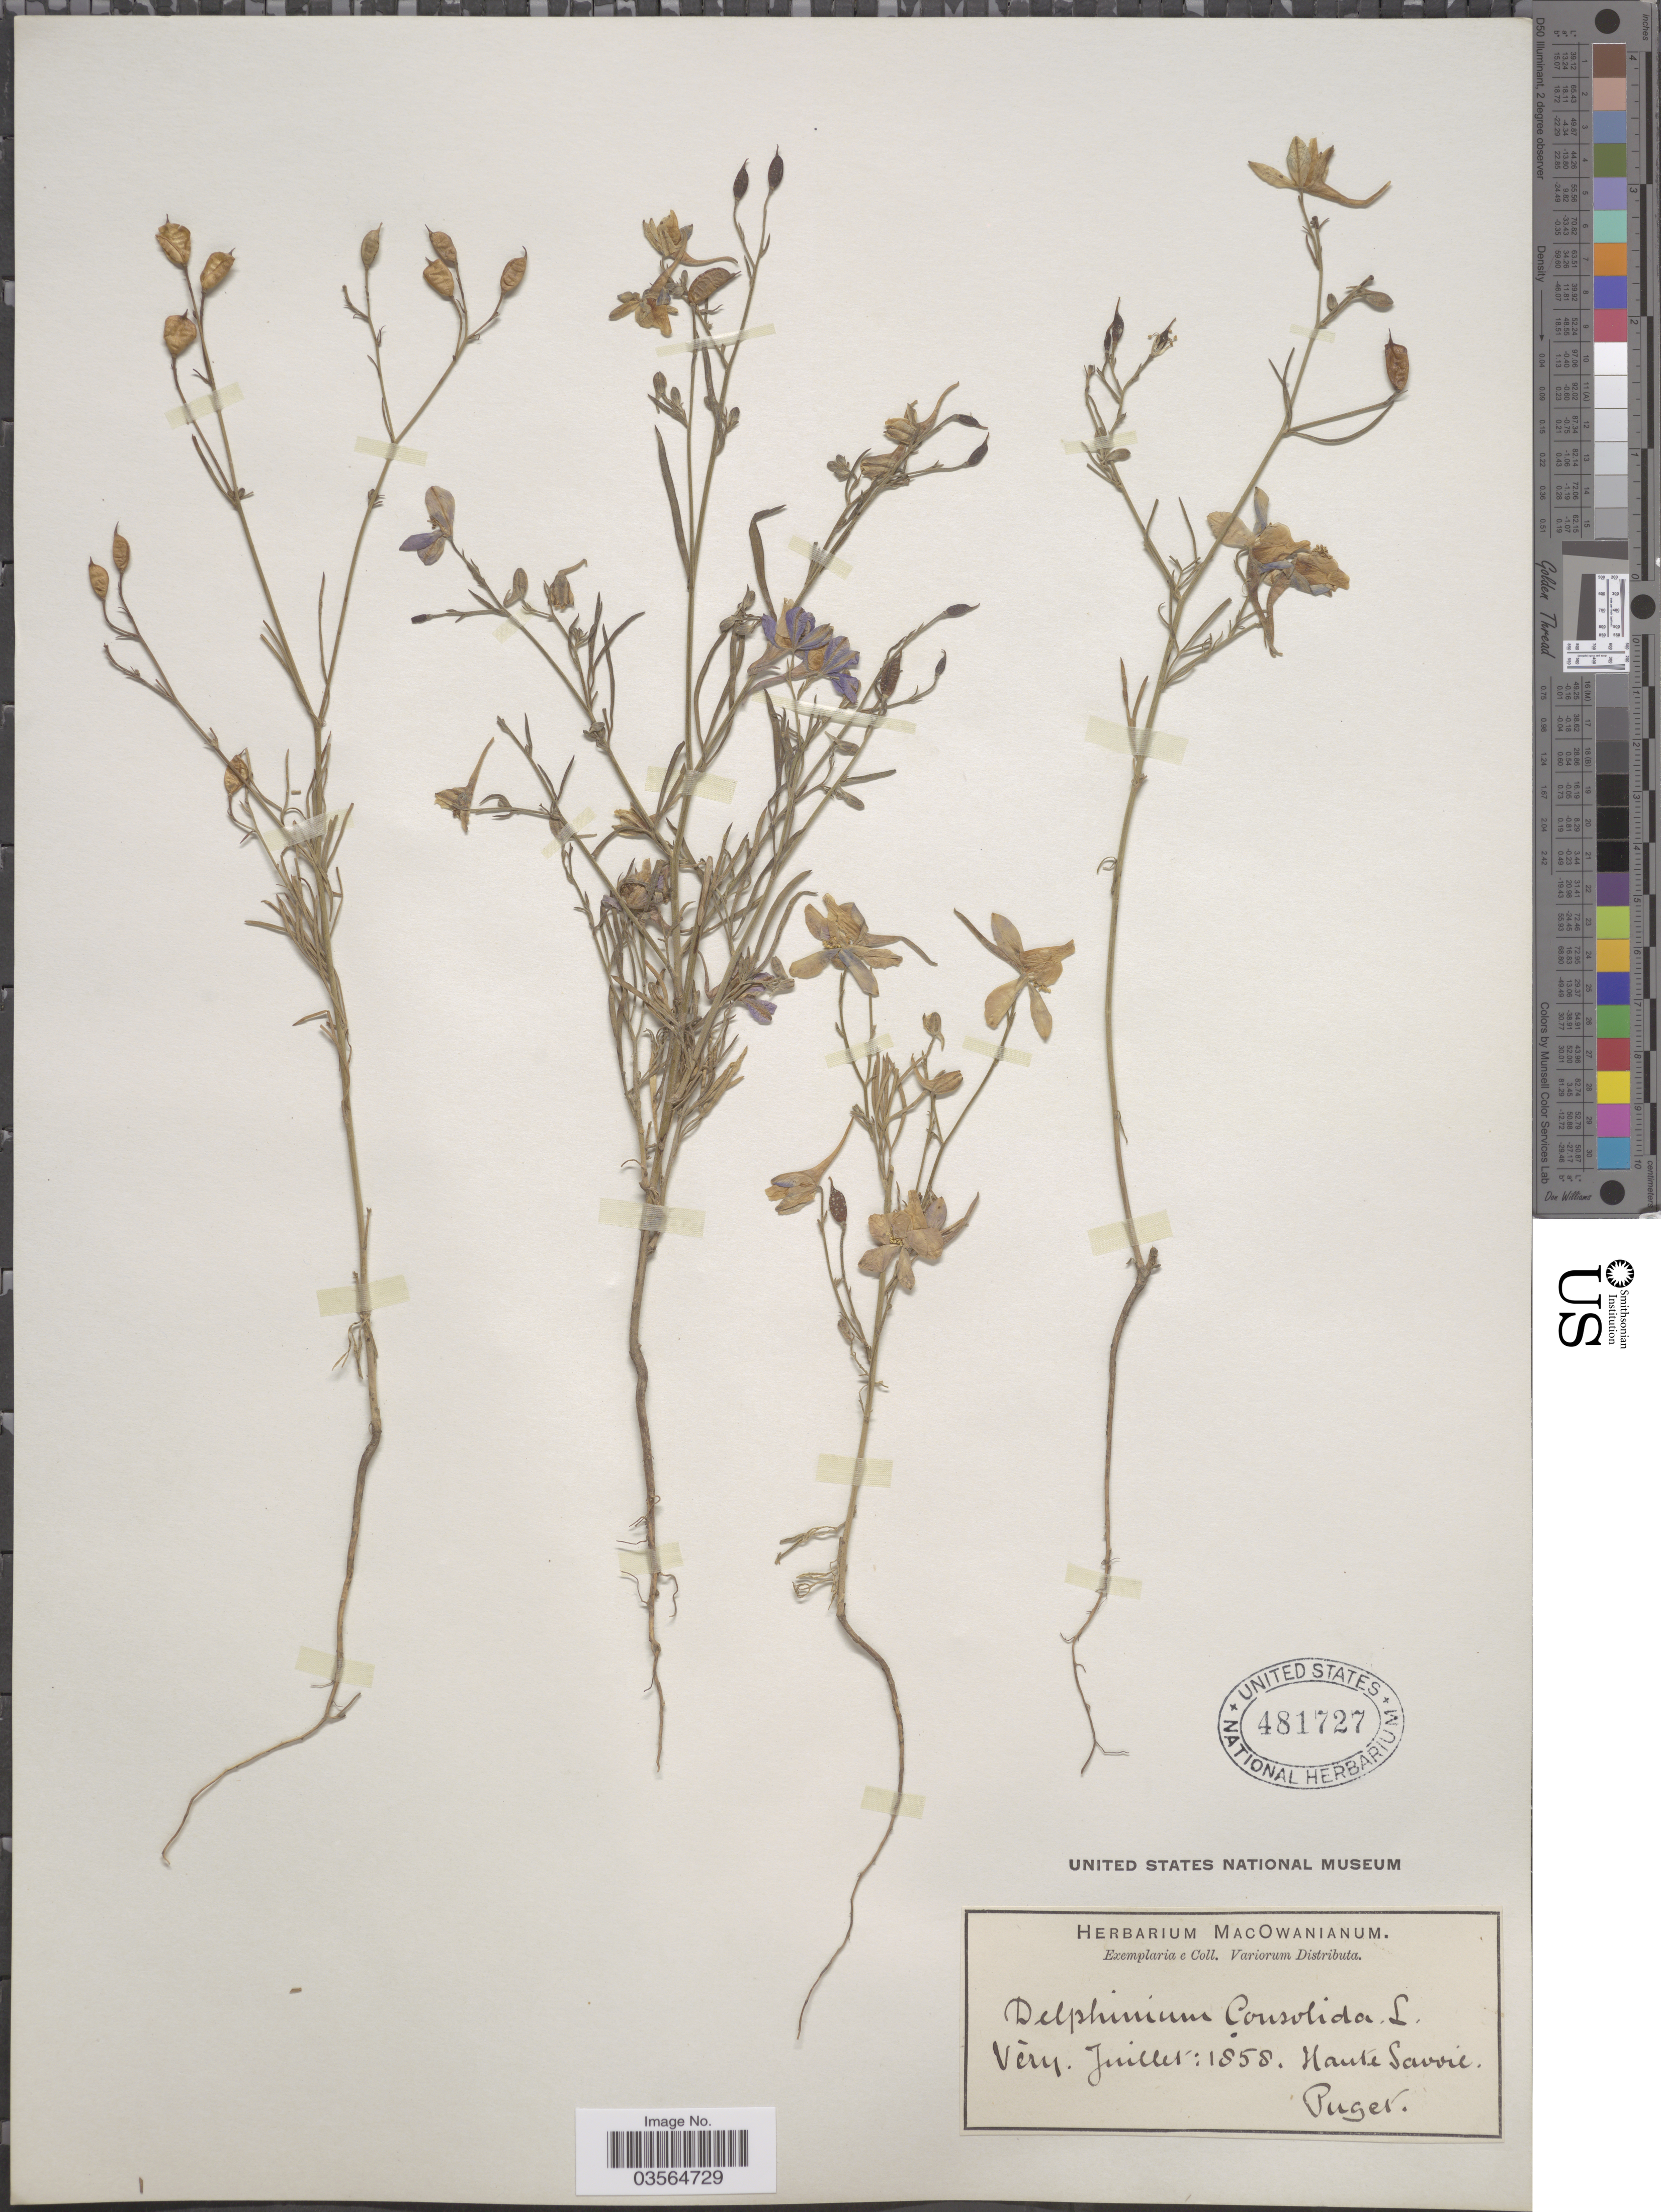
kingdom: Plantae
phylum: Tracheophyta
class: Magnoliopsida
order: Ranunculales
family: Ranunculaceae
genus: Delphinium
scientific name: Delphinium consolida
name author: L.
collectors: -. Puget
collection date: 1858-07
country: France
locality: Haute Savoie.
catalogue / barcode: US 481727